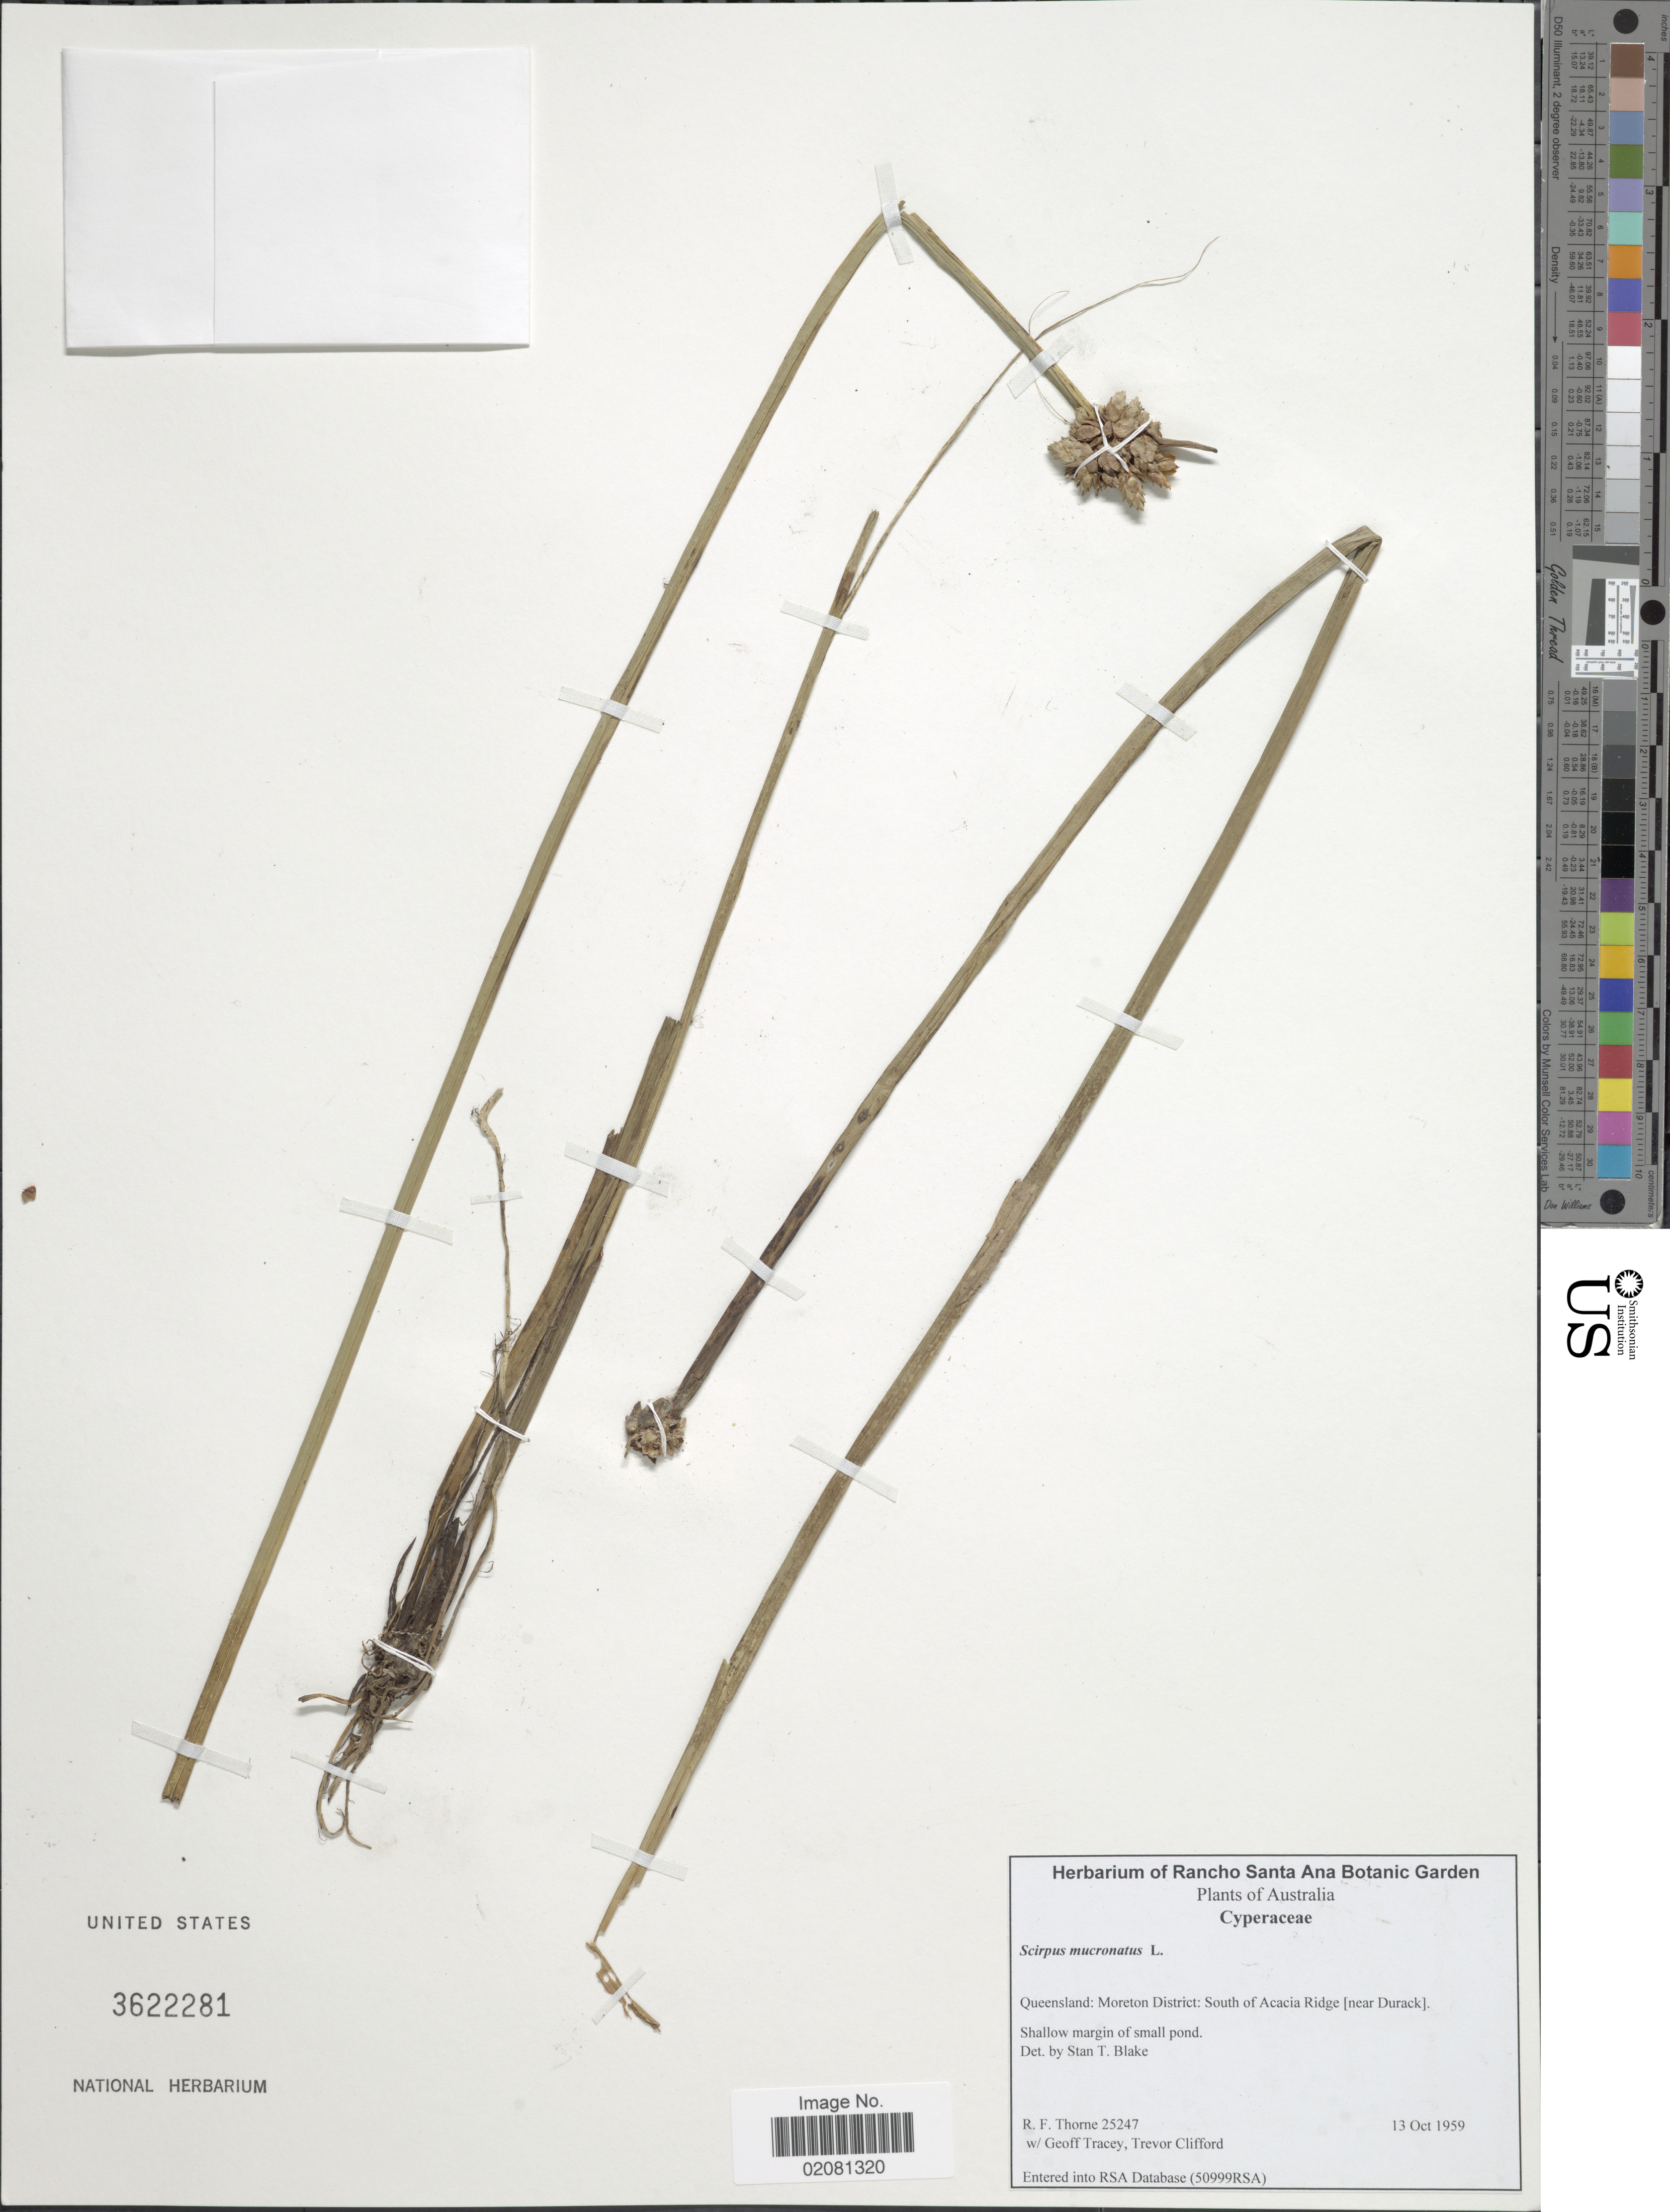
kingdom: Plantae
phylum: Tracheophyta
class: Liliopsida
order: Poales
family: Cyperaceae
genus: Schoenoplectus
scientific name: Schoenoplectus mucronatus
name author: (L.) Palla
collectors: R. F. Thorne, G. Tracey & T. Clifford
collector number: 25247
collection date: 1959-10-13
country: Australia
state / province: Queensland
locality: Moreton District: South of Acacia Ridge (near Durack), shallow margin of small pond.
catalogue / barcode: US 3622281